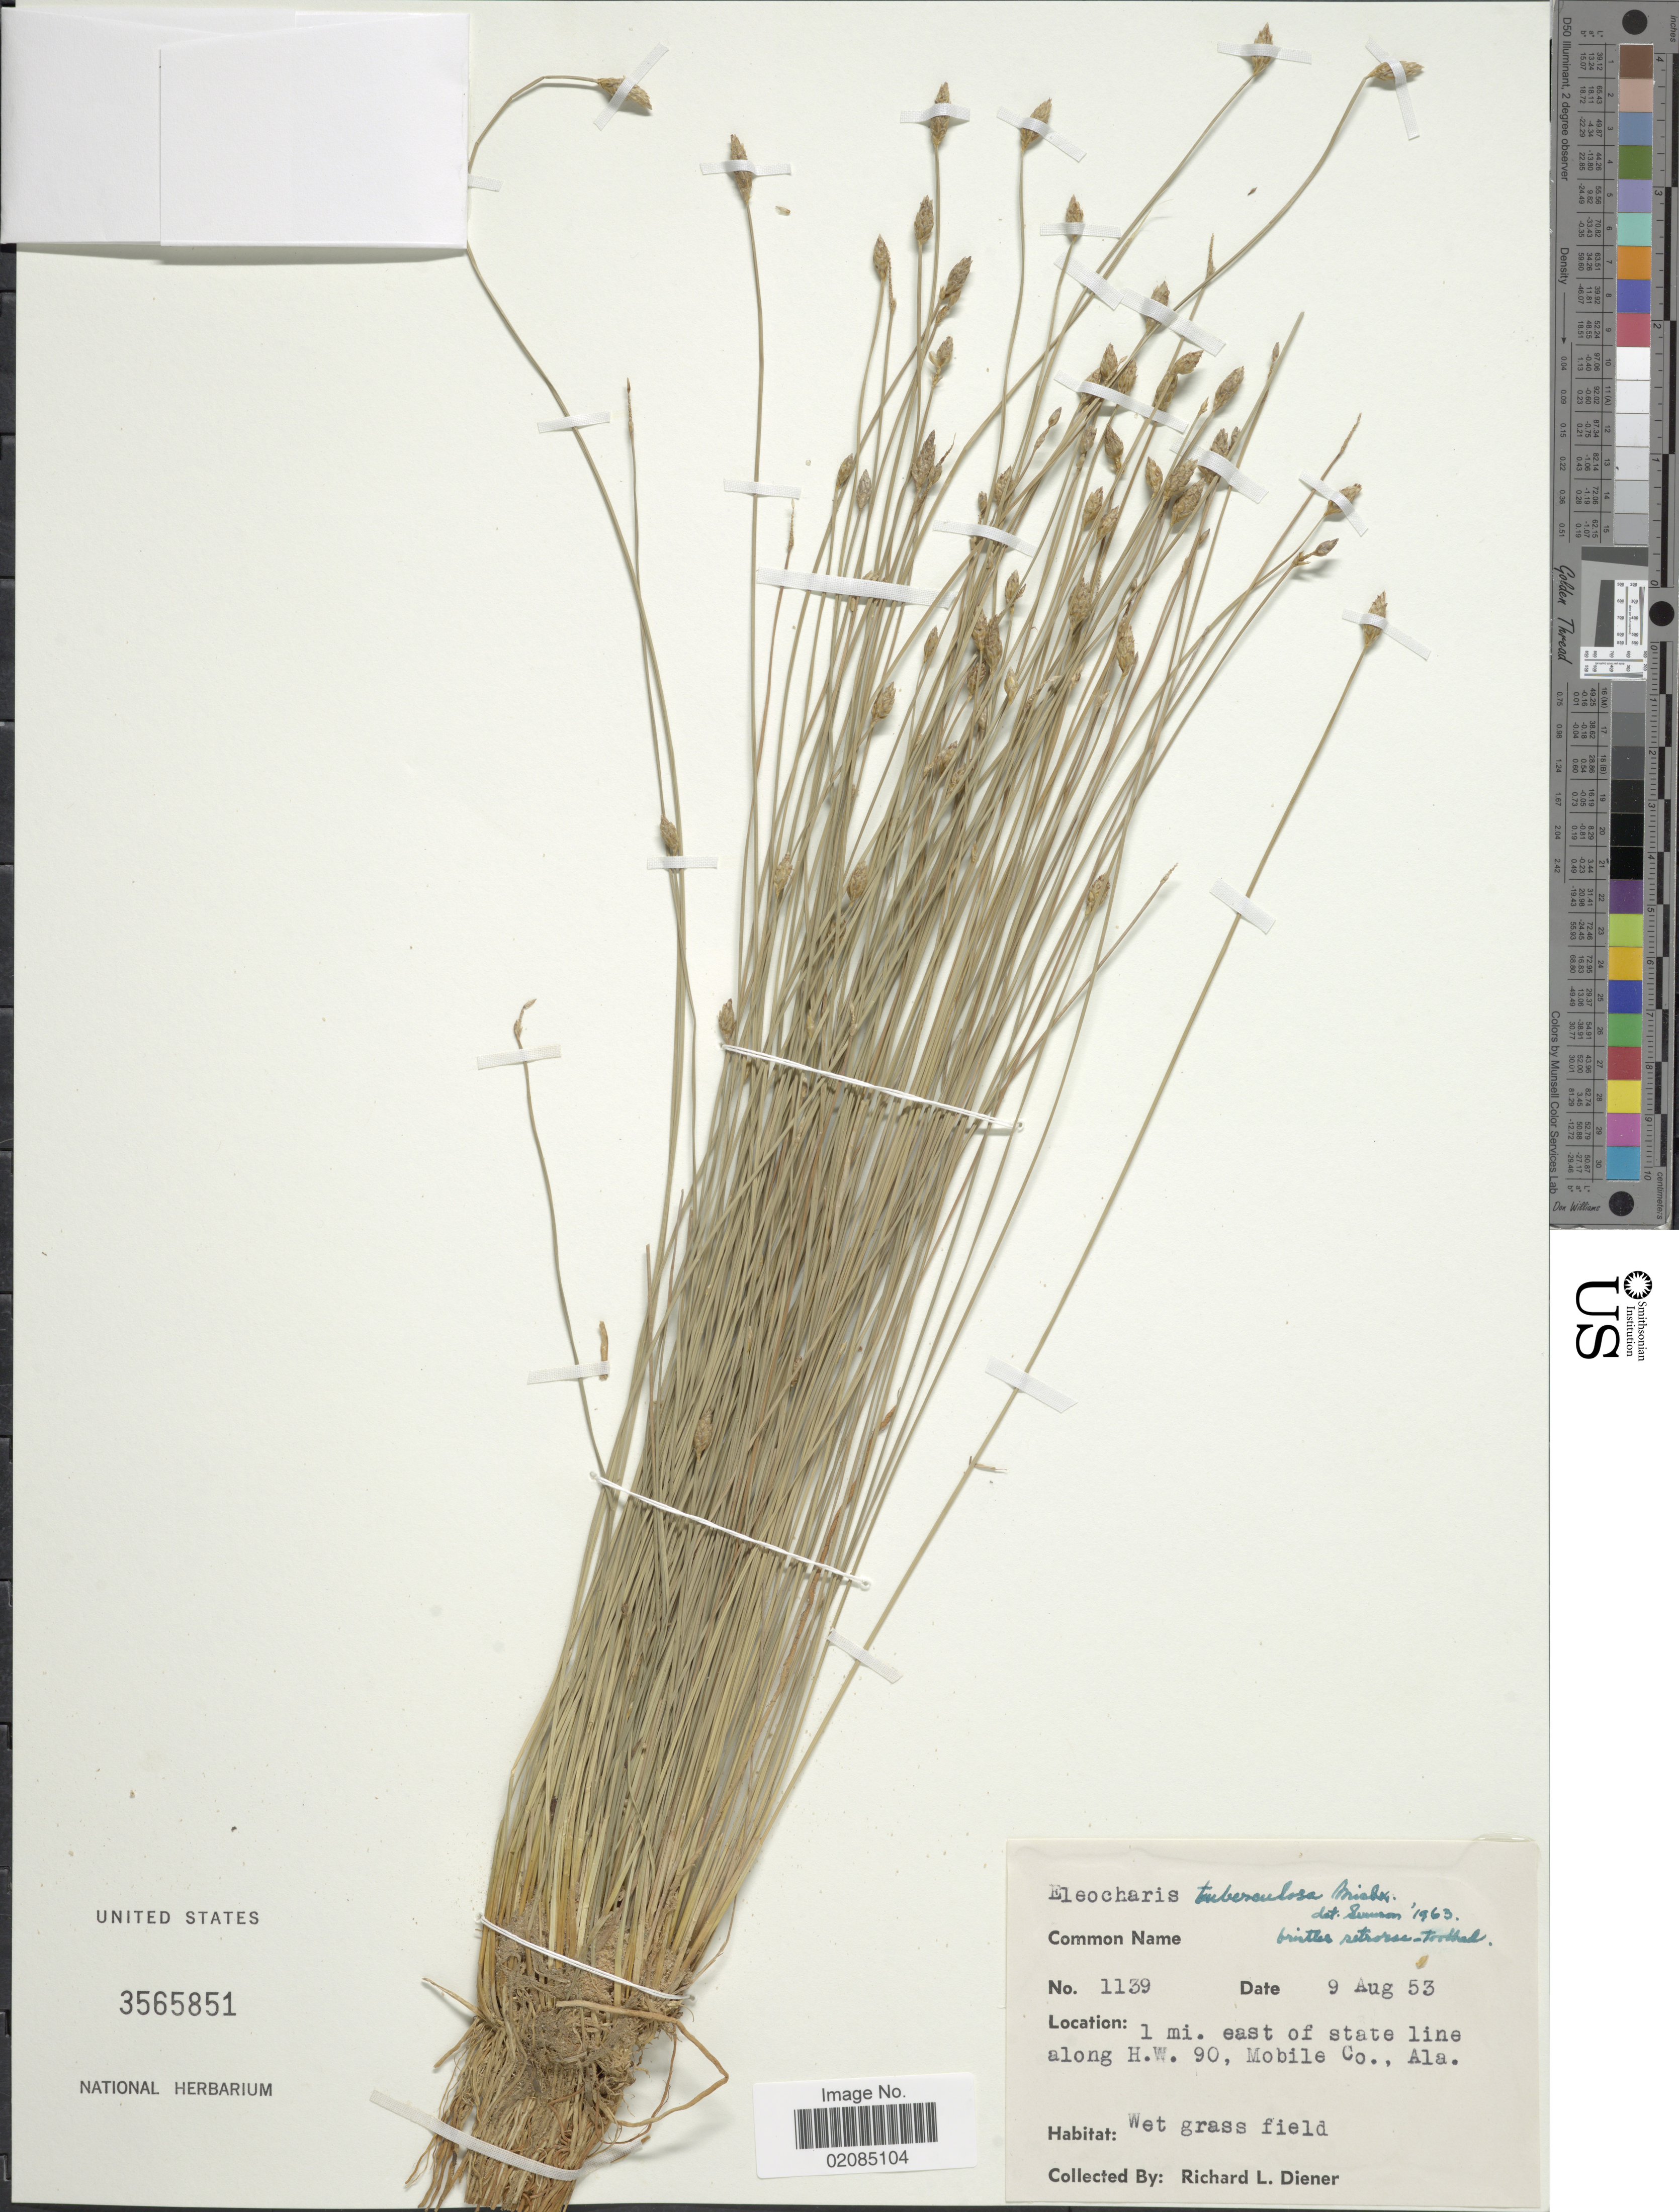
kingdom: Plantae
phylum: Tracheophyta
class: Liliopsida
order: Poales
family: Cyperaceae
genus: Eleocharis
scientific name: Eleocharis tuberculosa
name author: (Michx.) Roem. & Schult.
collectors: R. Diener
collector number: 1139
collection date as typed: Transcribed d/m/y: 9/8/53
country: United States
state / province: Alabama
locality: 1 mi. east of state line along G.W. 90, Mobile Co.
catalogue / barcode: US 3565851